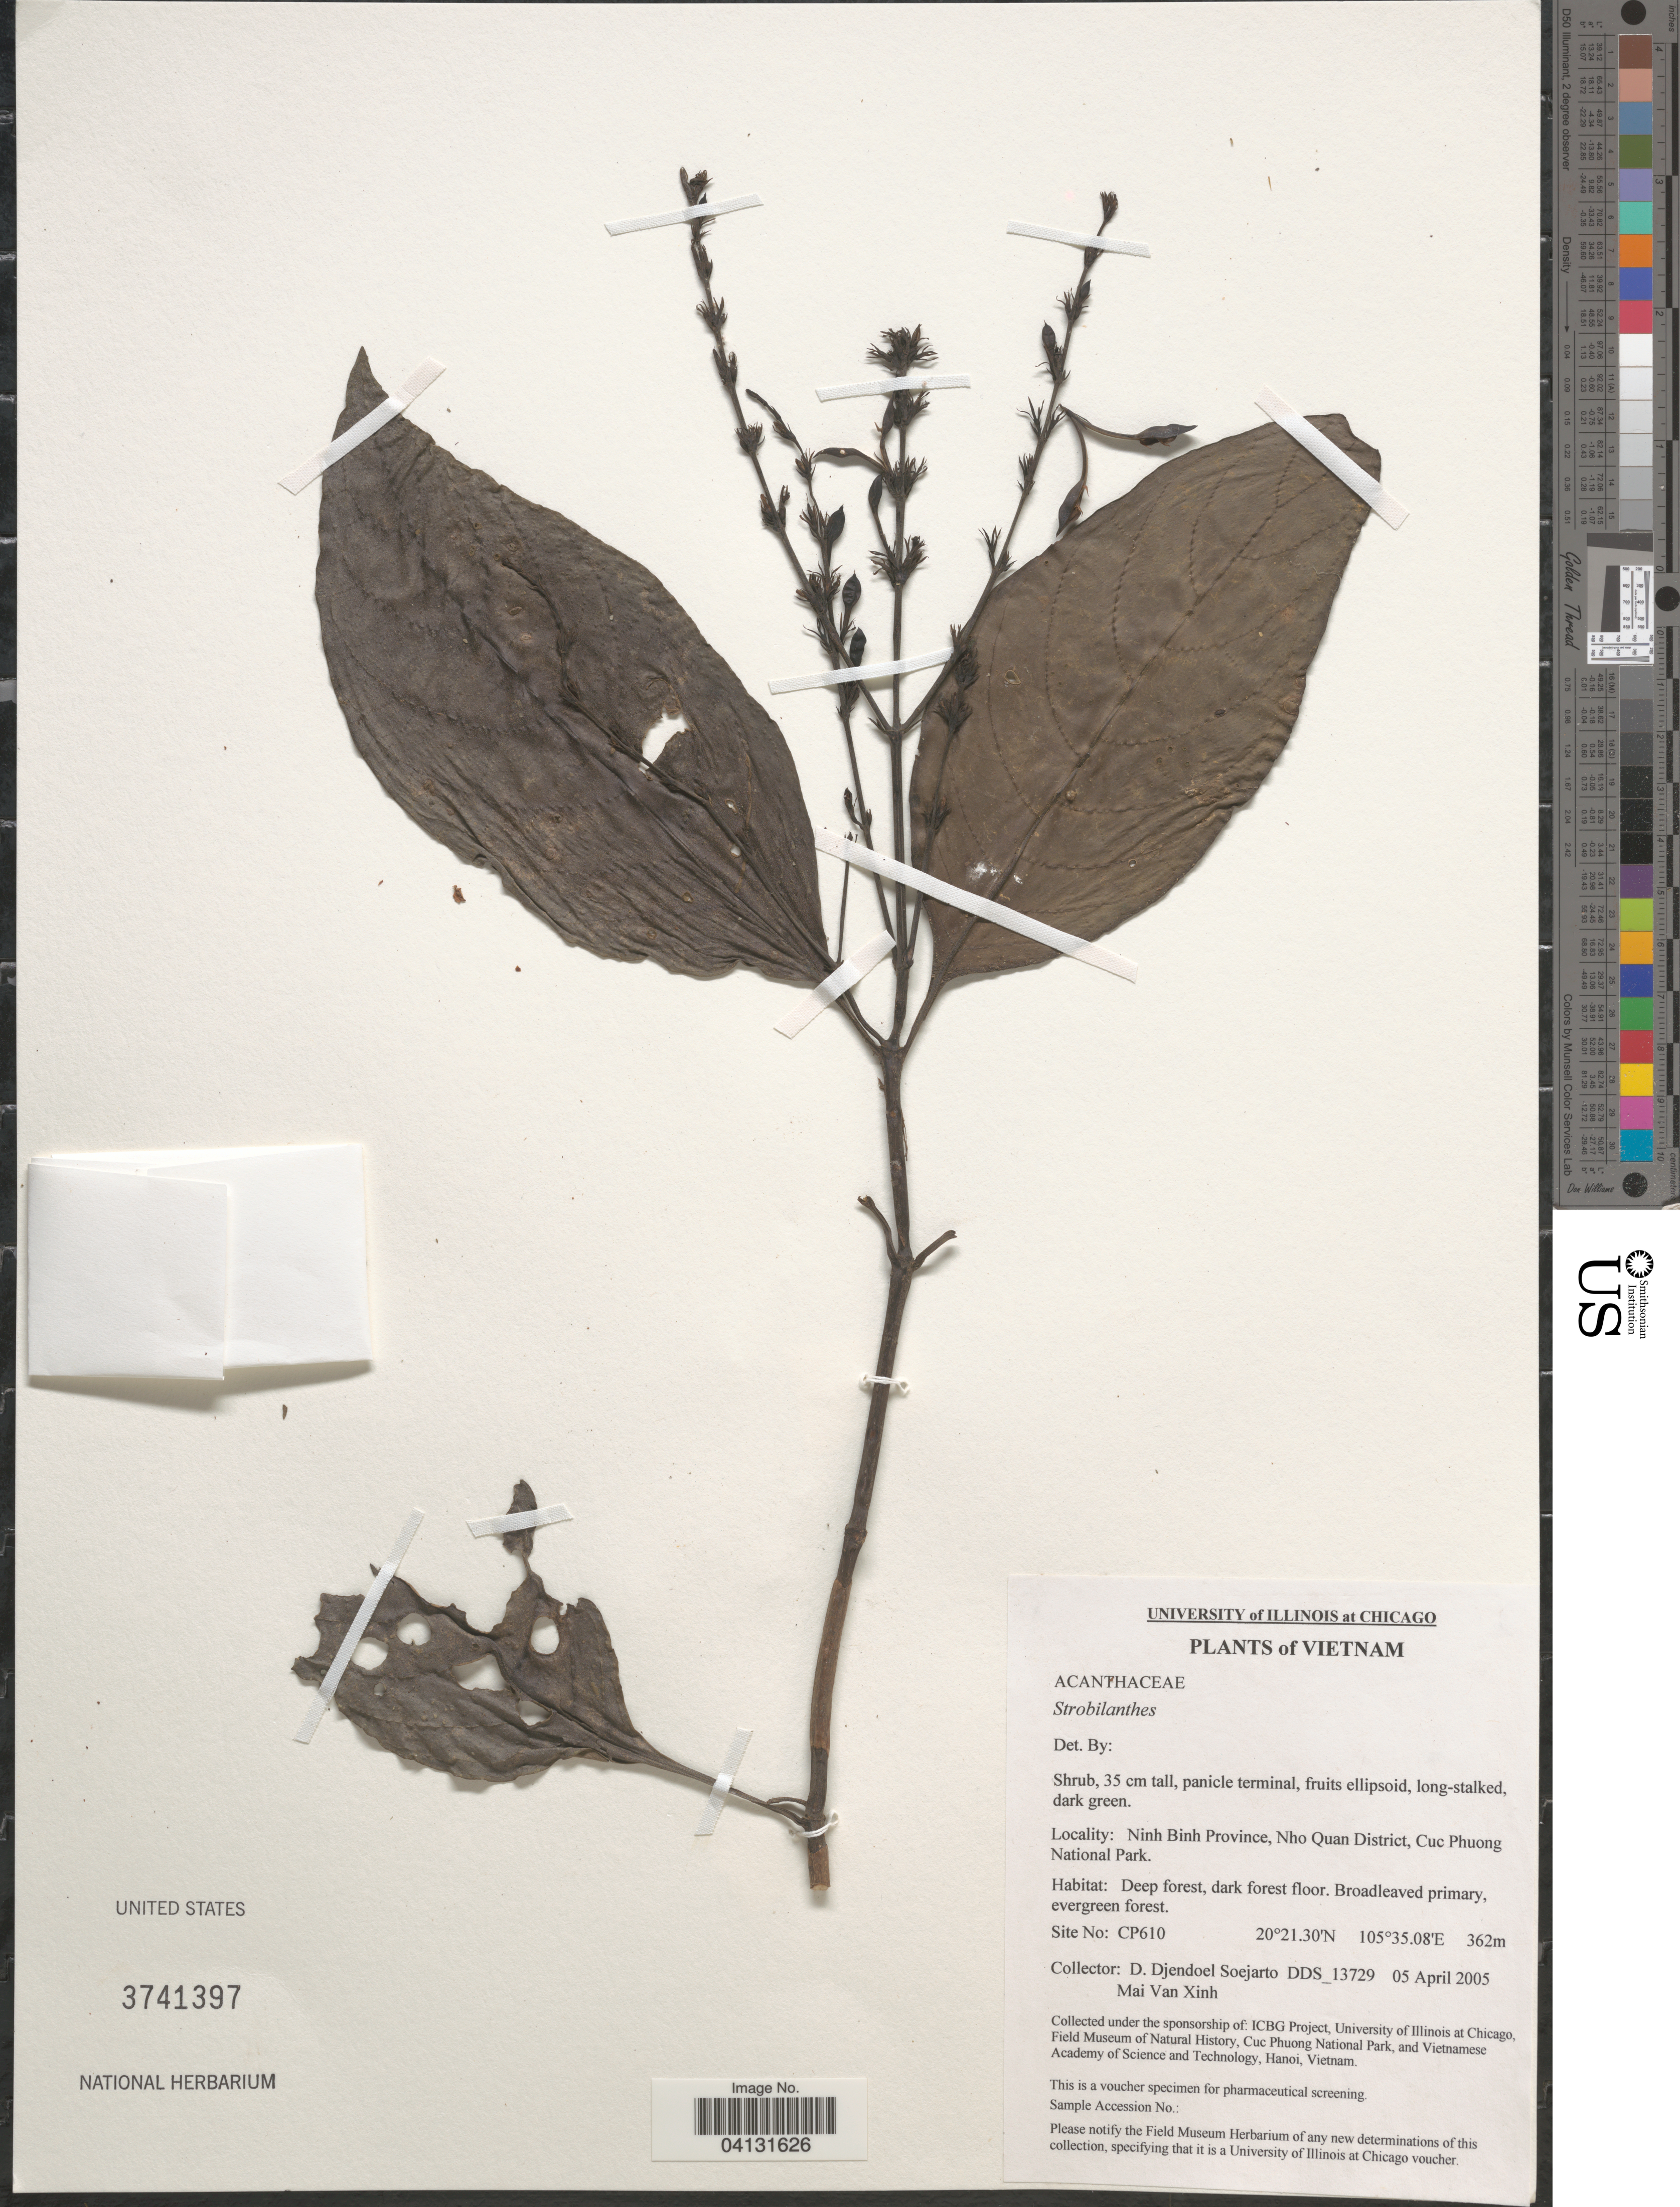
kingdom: Plantae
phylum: Tracheophyta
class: Magnoliopsida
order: Lamiales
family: Acanthaceae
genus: Strobilanthes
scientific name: Strobilanthes sp.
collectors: D. D. Soejarto & M. Xinh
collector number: DDS13729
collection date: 2005-04-05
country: Vietnam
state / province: Ninh Binh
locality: Nho Quan District, Cuc Phuong National Park. Site No: CP610.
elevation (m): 362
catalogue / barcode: US 3741397